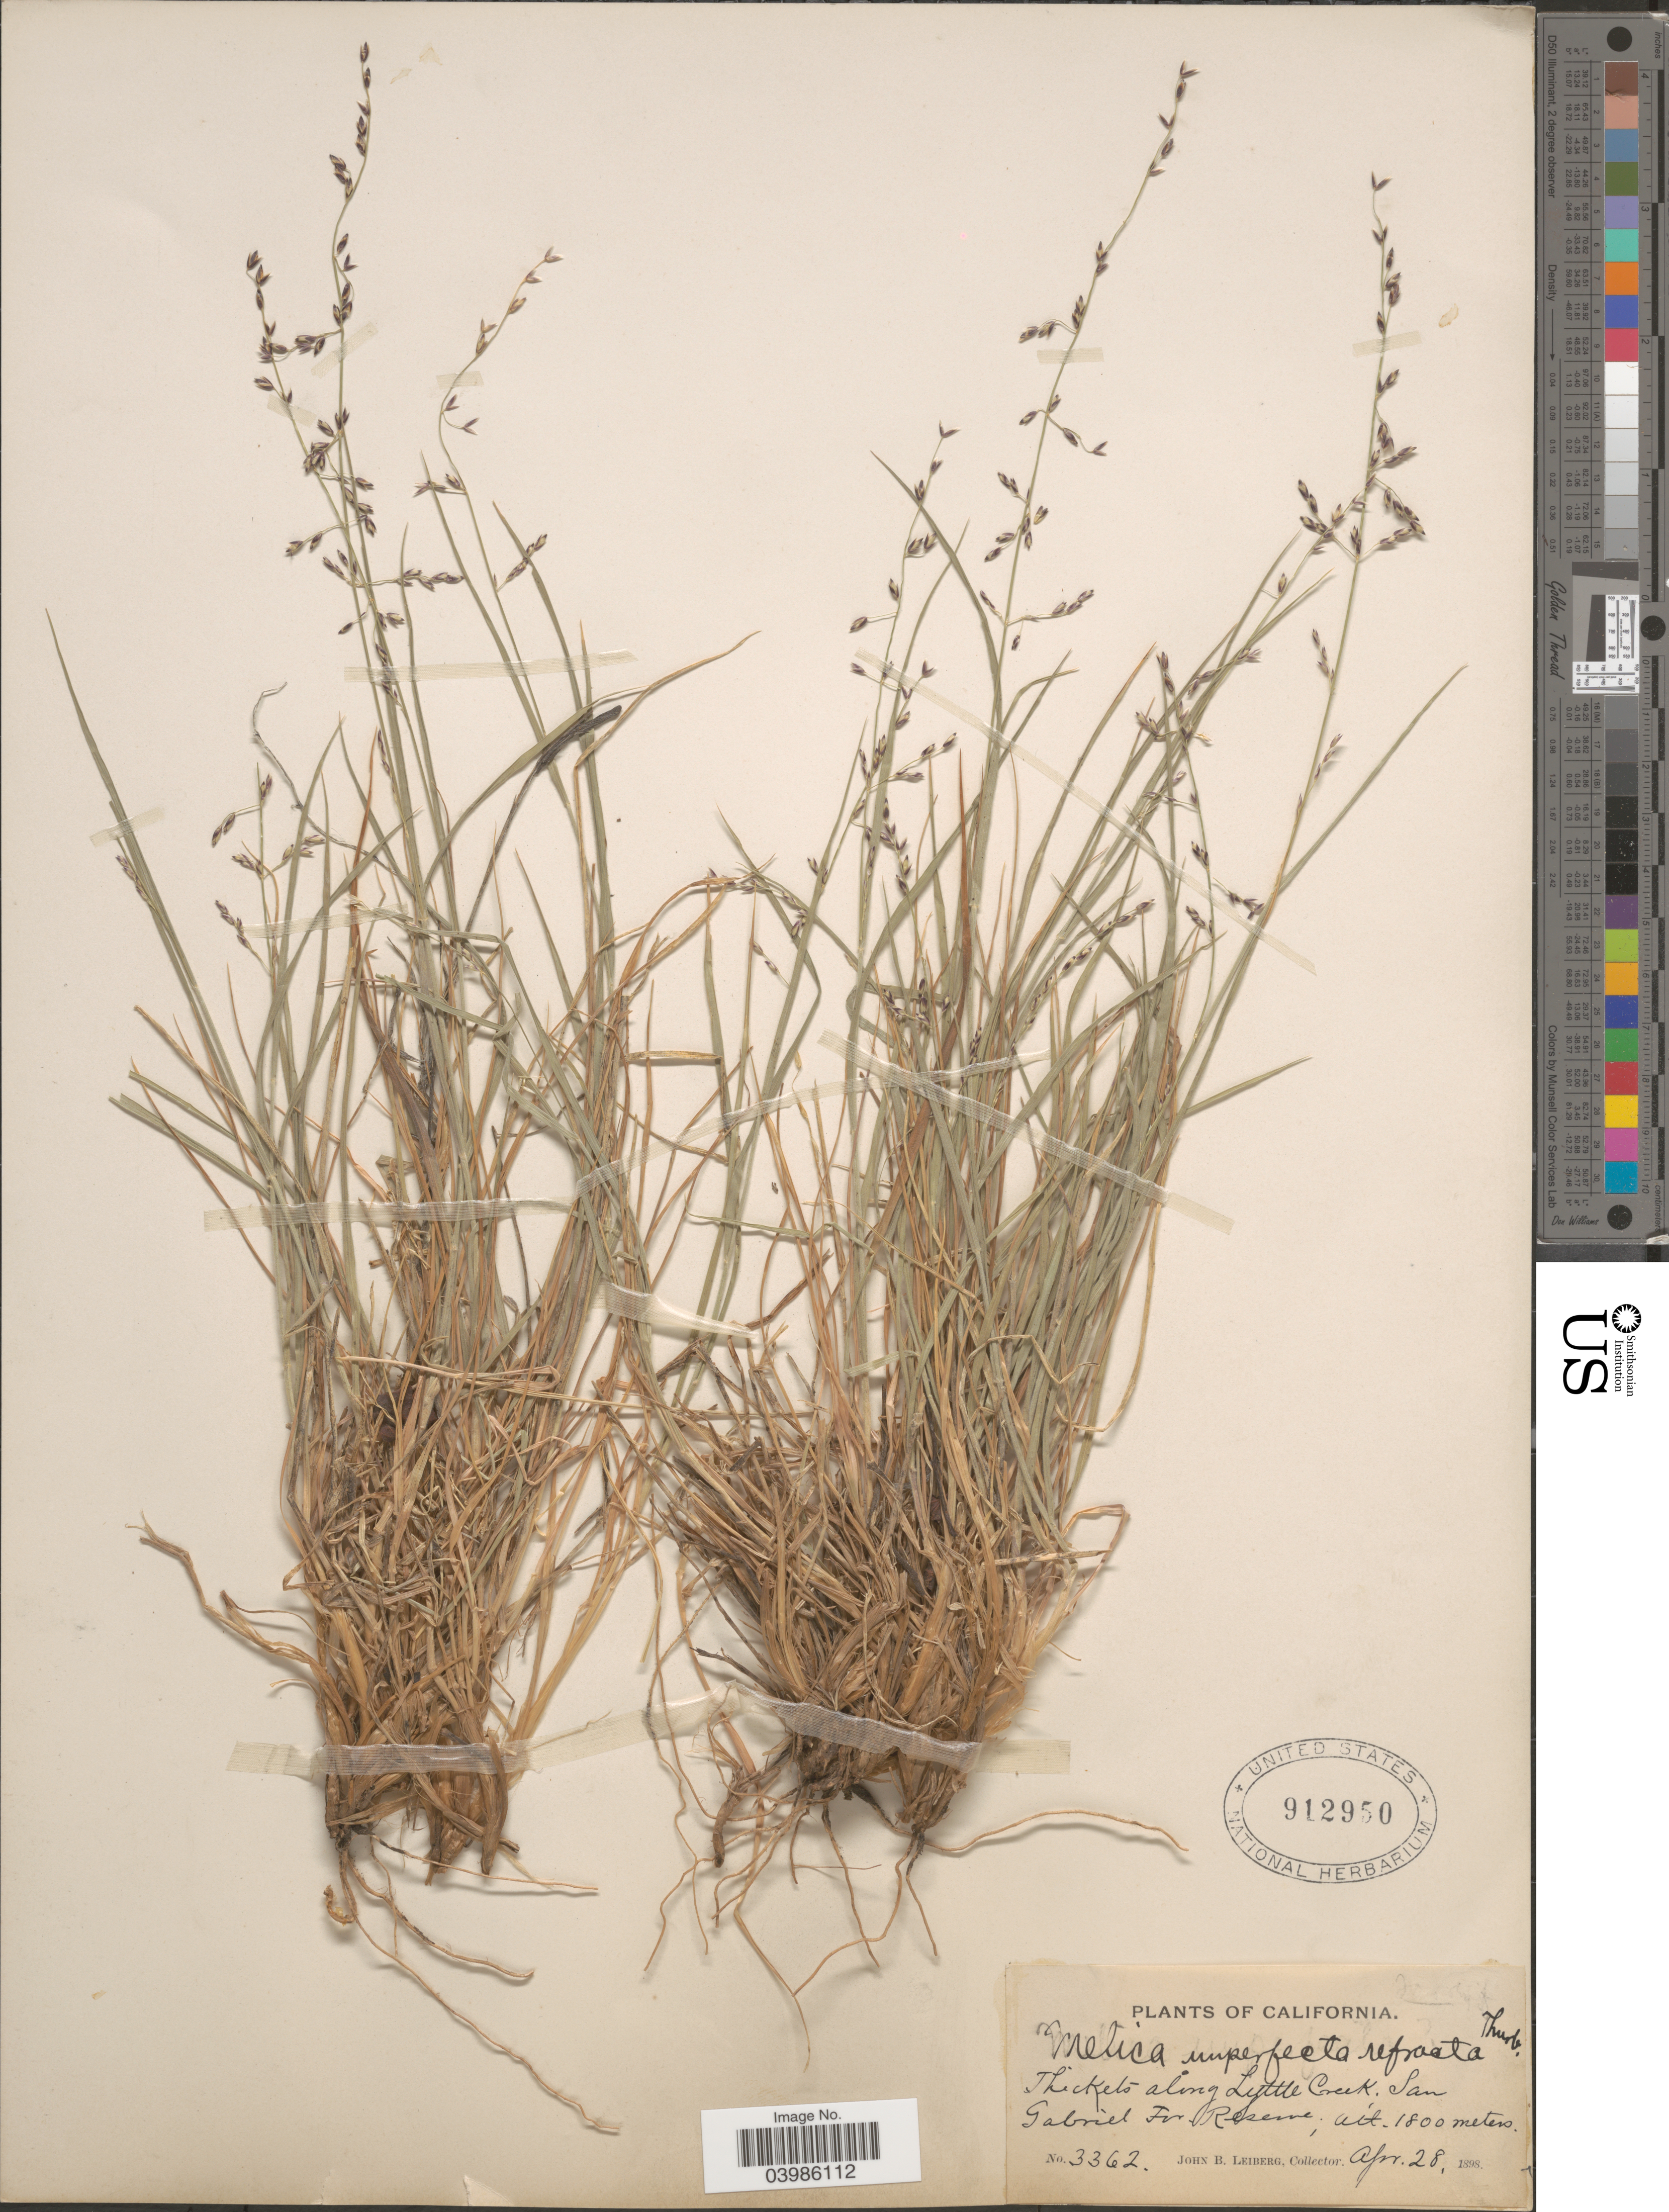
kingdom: Plantae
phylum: Tracheophyta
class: Liliopsida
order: Poales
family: Poaceae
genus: Melica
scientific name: Melica imperfecta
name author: Trin.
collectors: J. B. Leiberg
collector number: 3362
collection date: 1898-04-28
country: United States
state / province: California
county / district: Los Angeles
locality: Along Little Creek, San Gabriel For. Reserve.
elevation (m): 1800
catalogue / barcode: US 912950